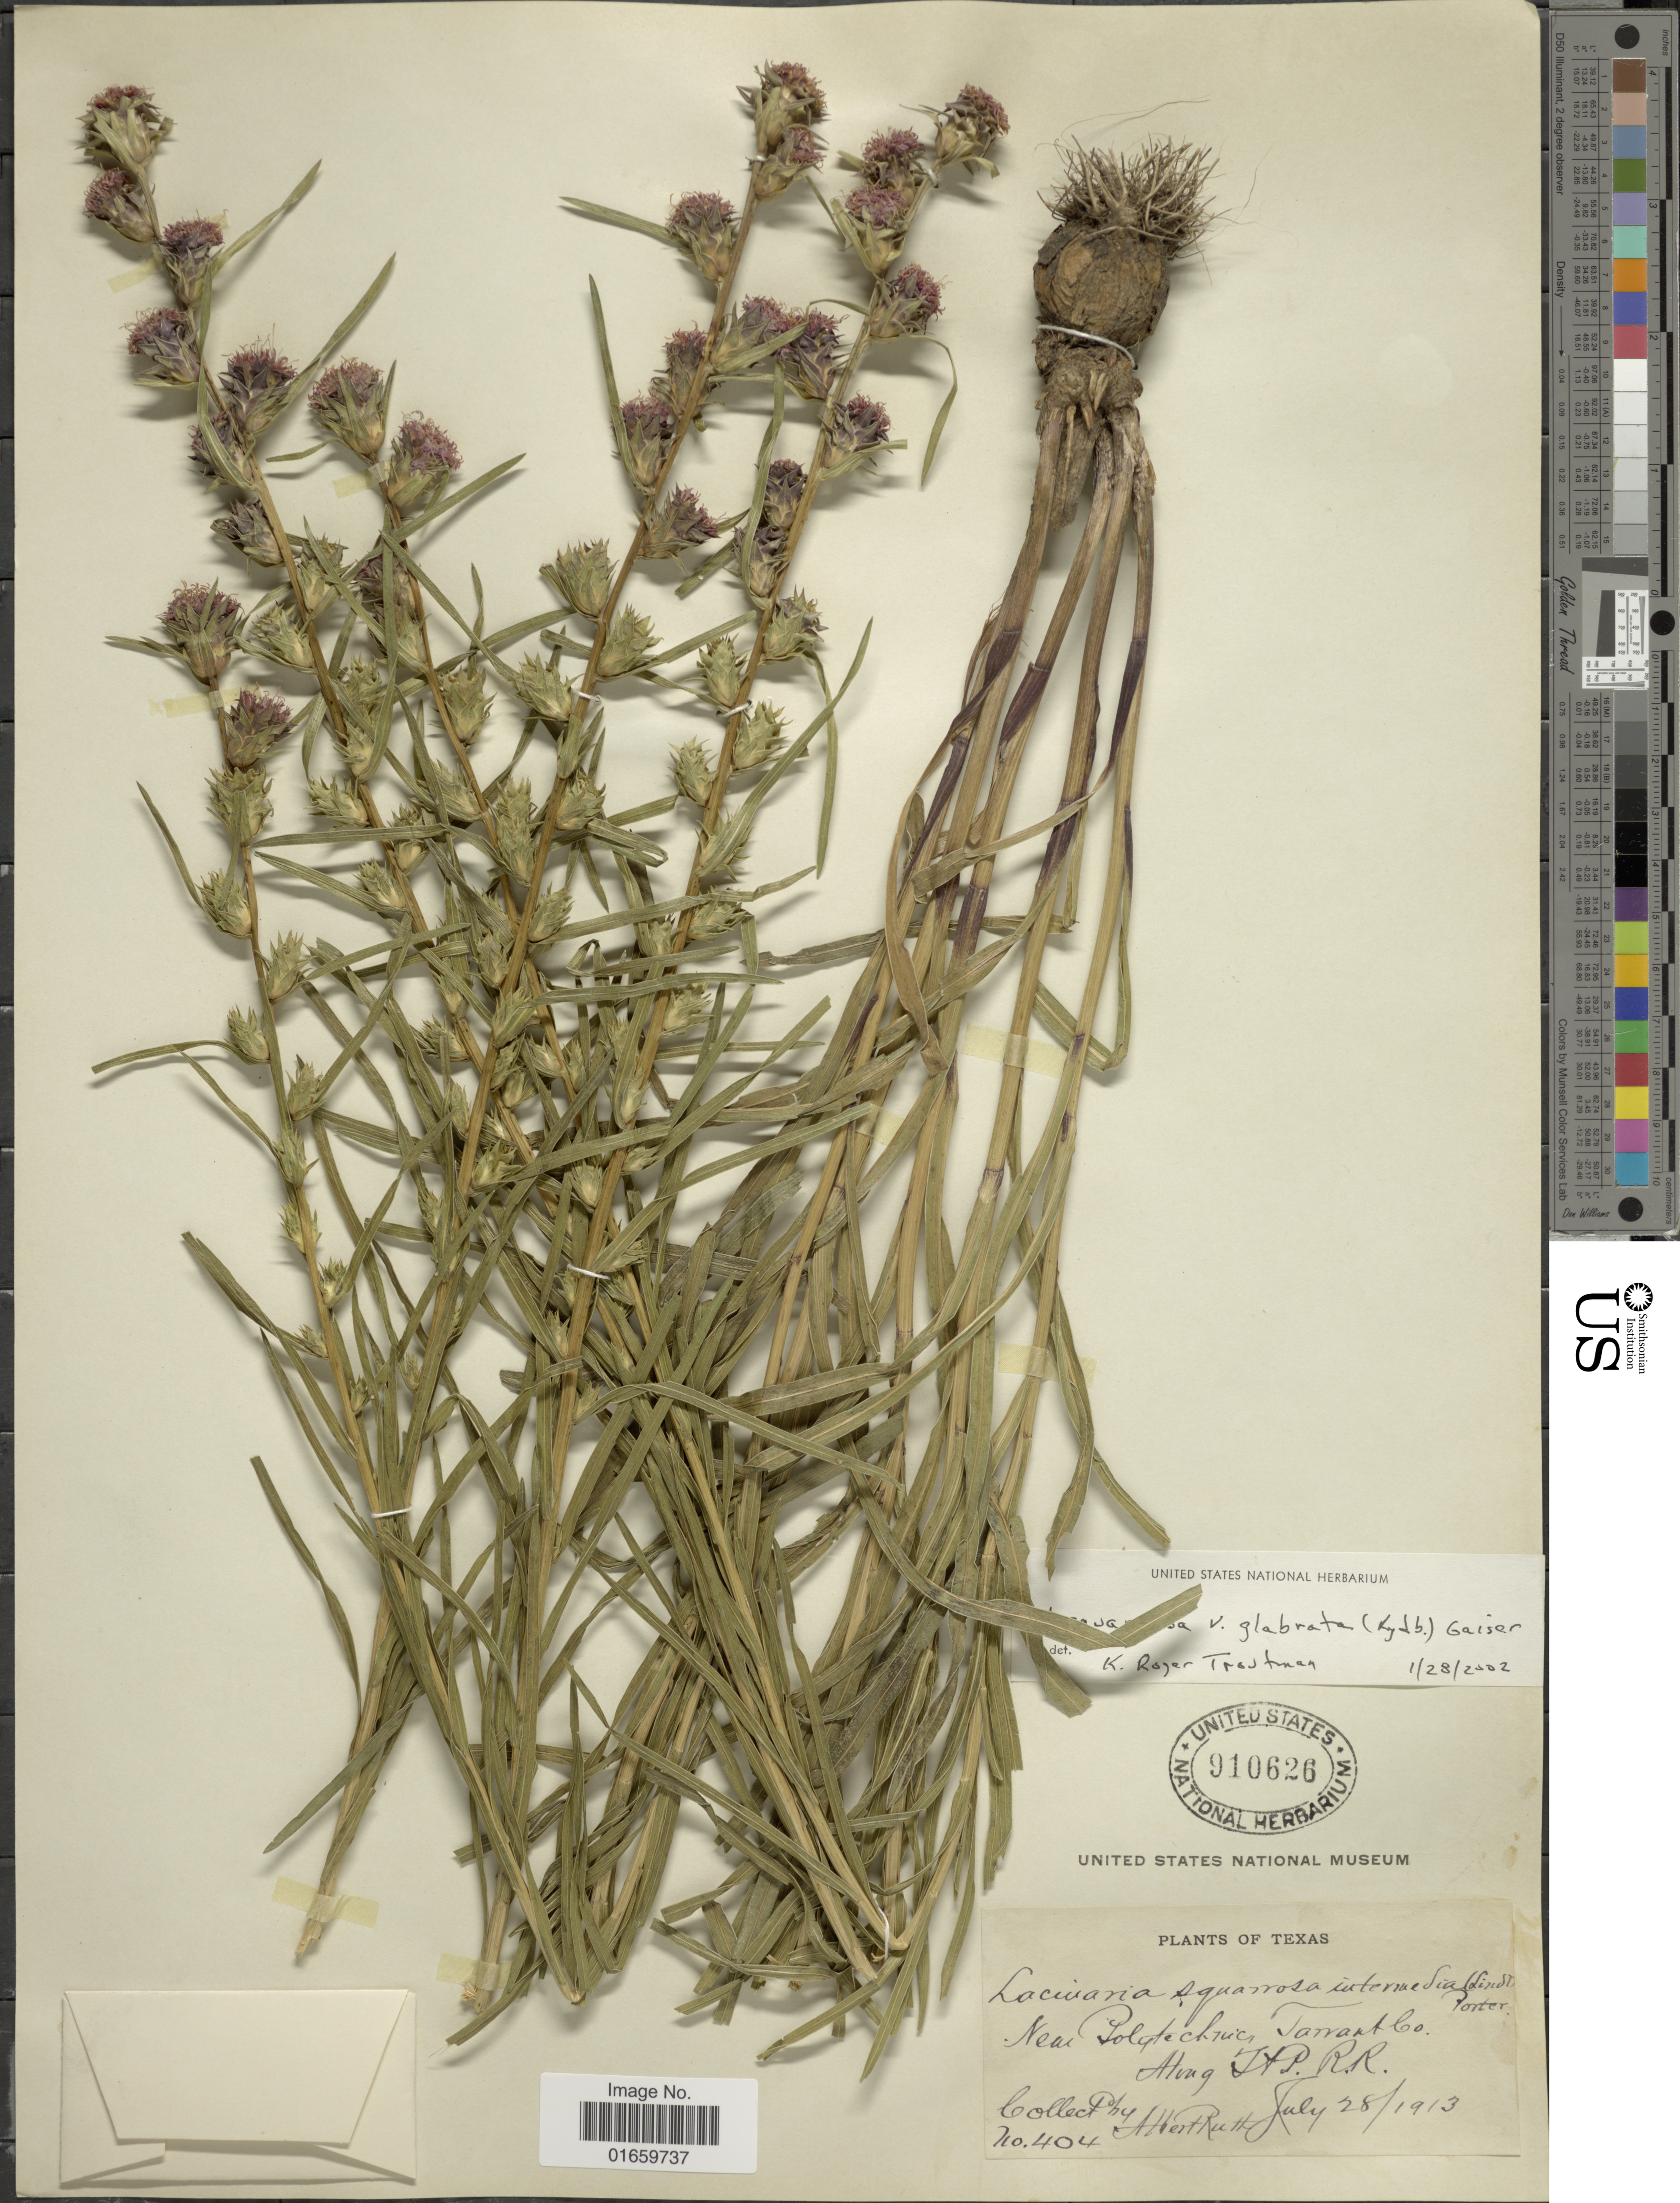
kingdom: Plantae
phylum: Tracheophyta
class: Magnoliopsida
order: Asterales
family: Asteraceae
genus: Liatris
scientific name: Liatris squarrosa var. glabrata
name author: (Rydb.) Gaiser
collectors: A. Ruth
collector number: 404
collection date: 1913-07-28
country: United States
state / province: Texas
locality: Near Polytechnic Tarrant Co., Hiug HP. R. R.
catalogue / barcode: US 910626